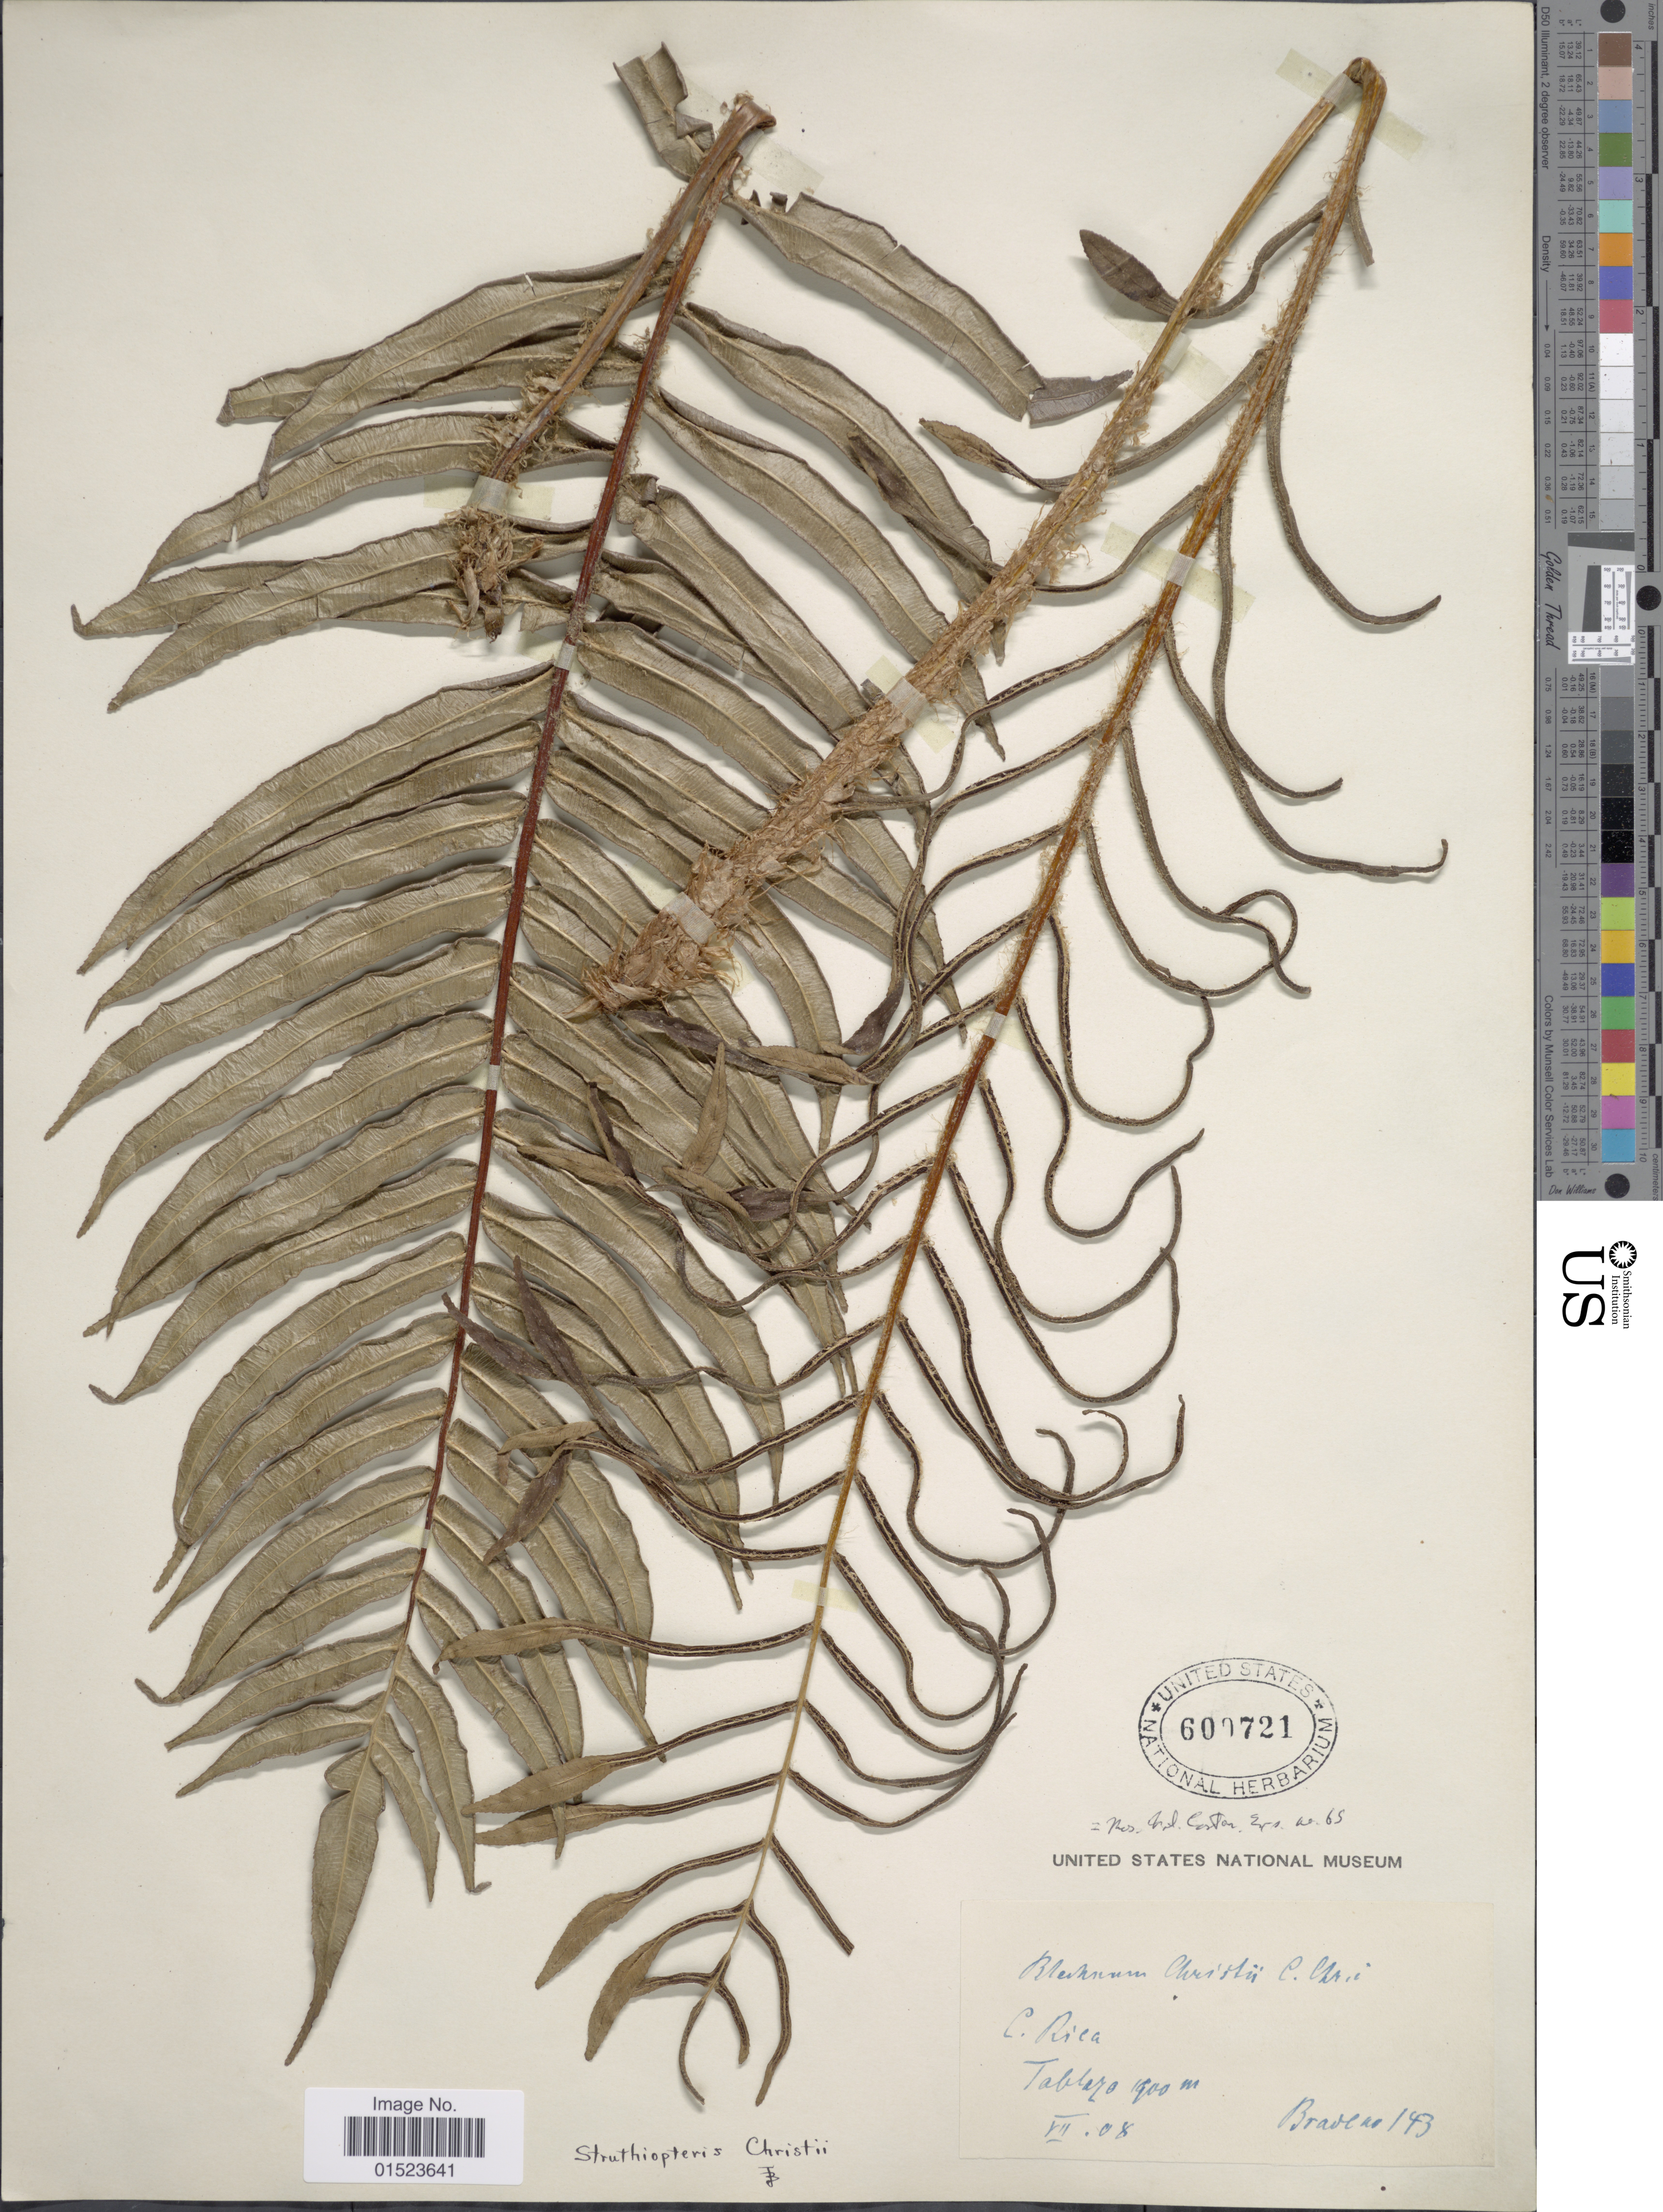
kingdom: Plantae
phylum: Tracheophyta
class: Polypodiopsida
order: Polypodiales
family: Blechnaceae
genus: Blechnum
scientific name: Blechnum christii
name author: C. Chr.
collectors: -- Brade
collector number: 143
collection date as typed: Transcribed d/m/y: /7/8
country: Costa Rica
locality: Tablazo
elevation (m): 1900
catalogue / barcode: US 600721